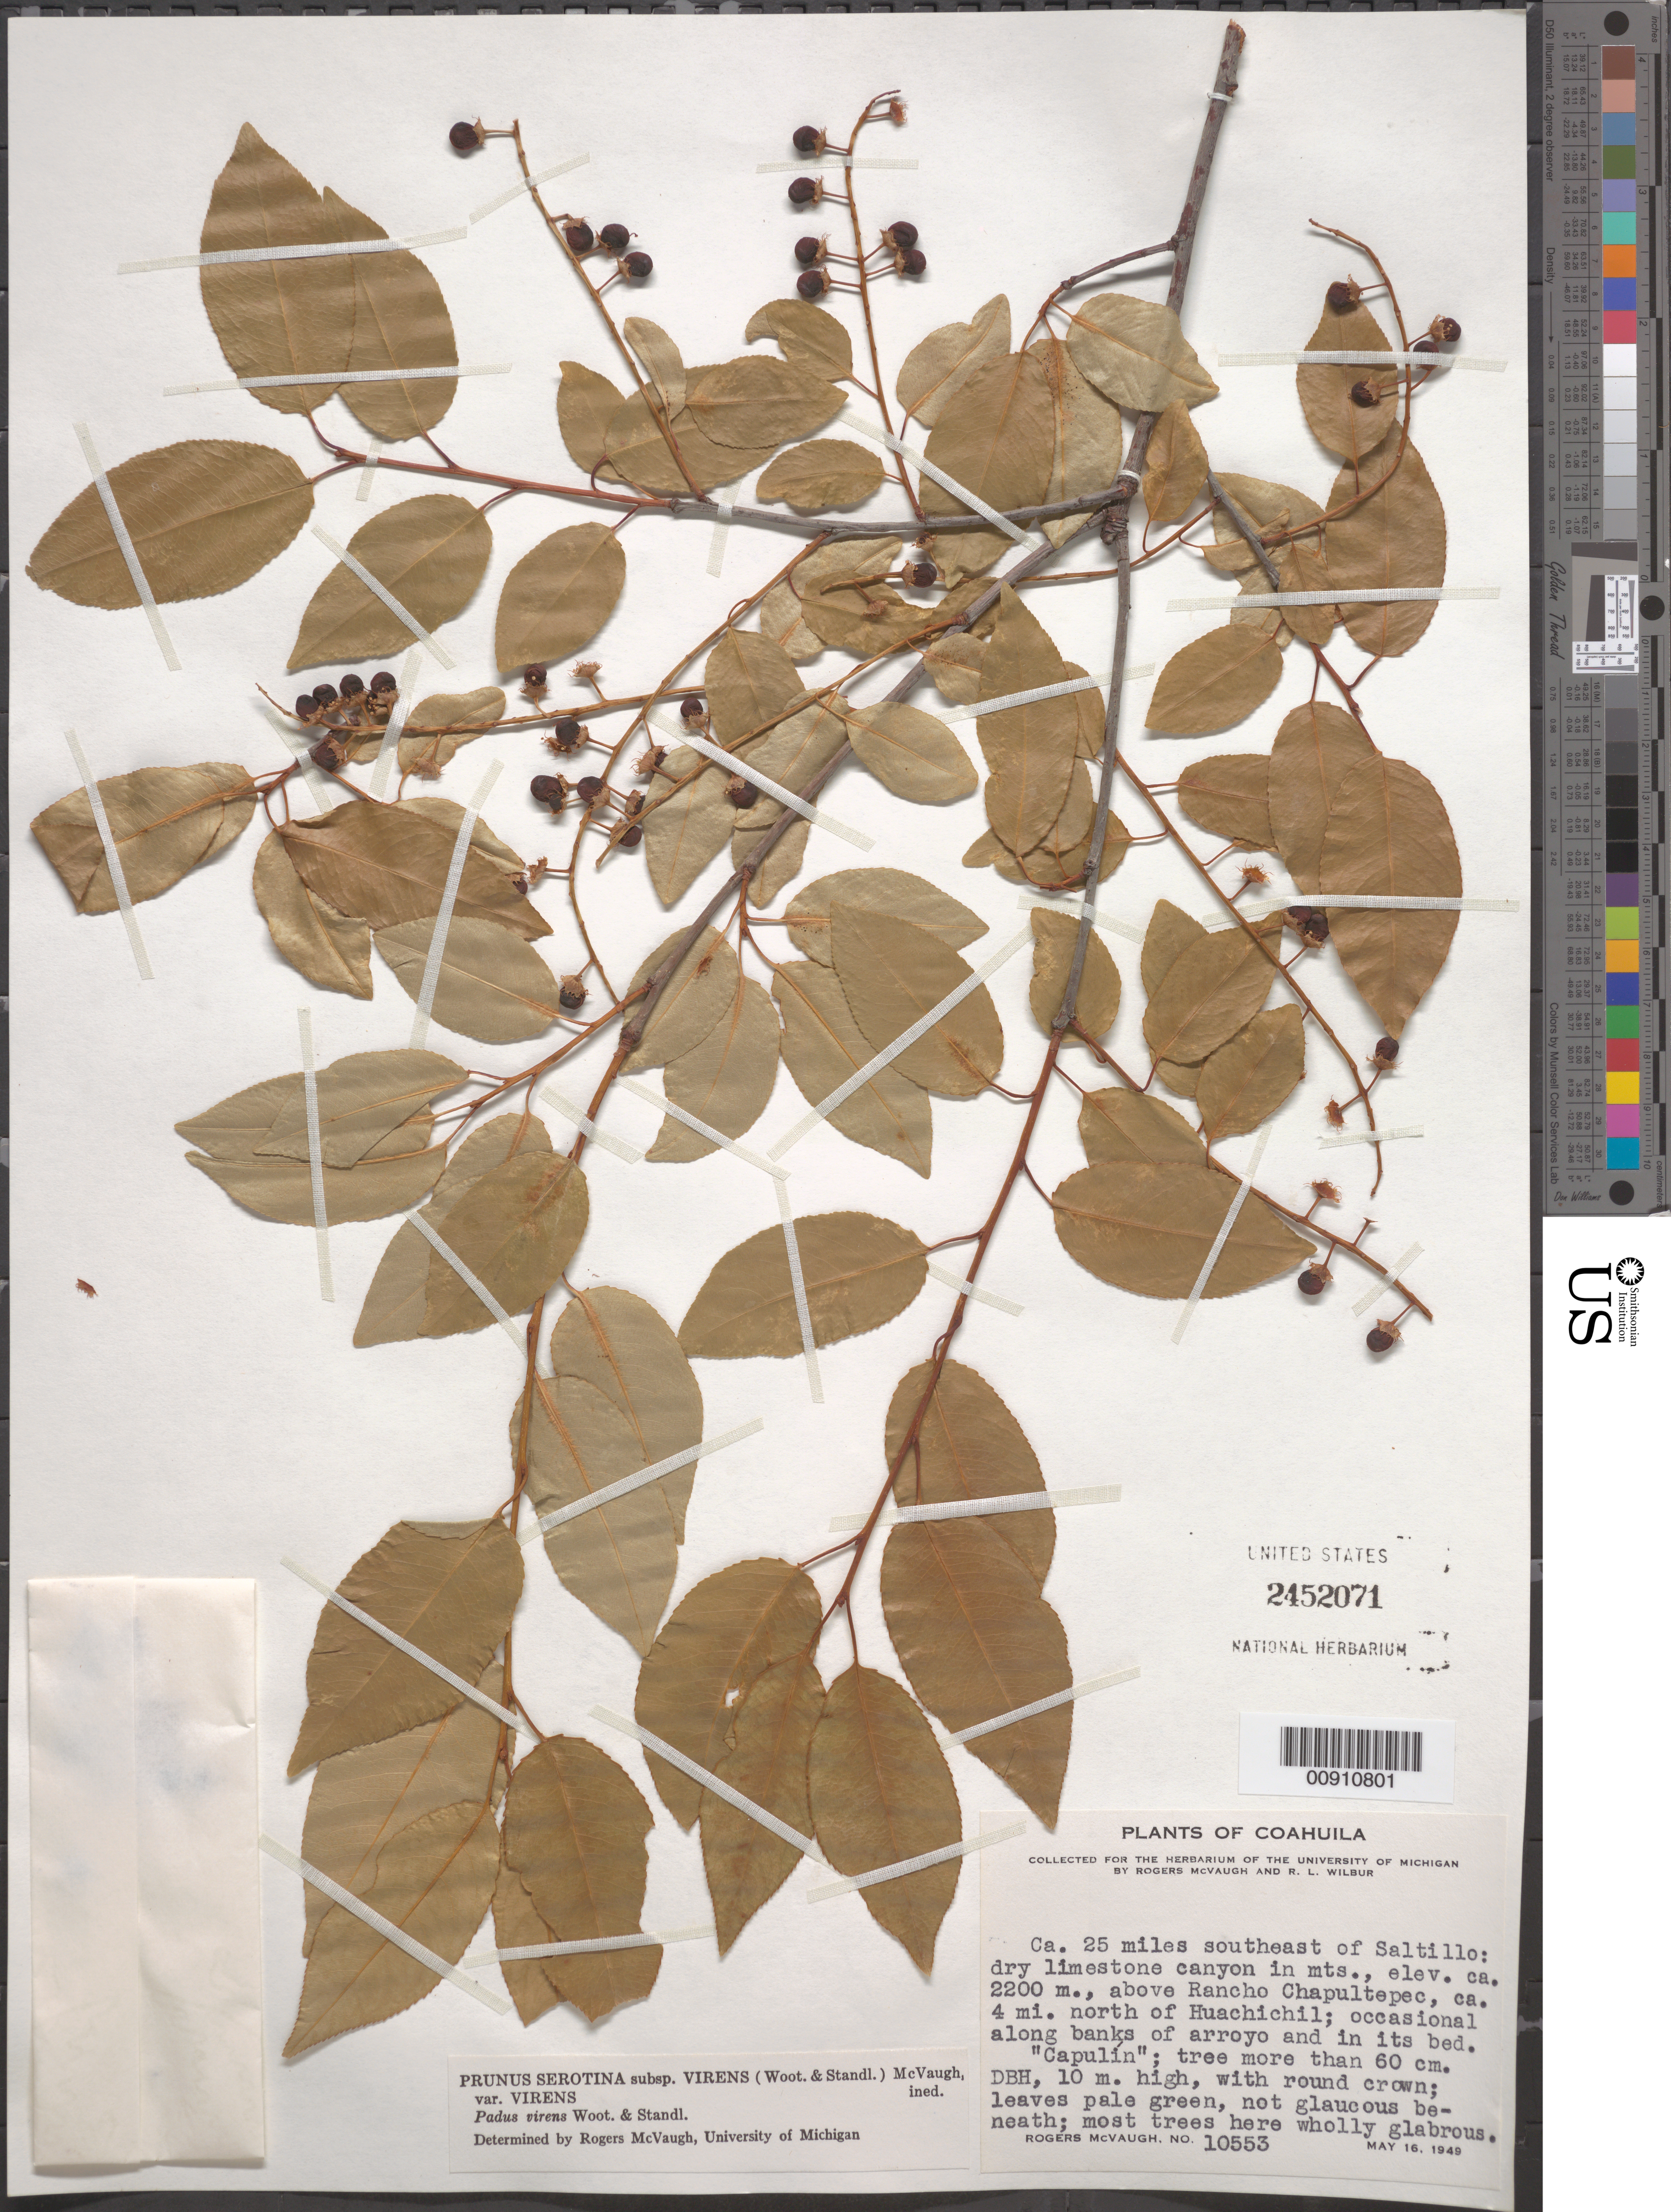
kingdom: Plantae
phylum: Tracheophyta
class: Magnoliopsida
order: Rosales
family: Rosaceae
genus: Prunus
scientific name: Prunus serotina var. rufula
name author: (Wooton & Standl.) McVaugh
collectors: R. McVaugh & R. L. Wilbur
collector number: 10553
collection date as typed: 16 May 1949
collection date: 1949-05-16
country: Mexico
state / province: Coahuila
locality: Ca. 25 miles southeast of Saltillo; above Rancho Chapultepec, ca. 4 mi. north of Huachichil.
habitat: Occasional along banks of arroyo and in its bed. Dry limestone canyon in mountains.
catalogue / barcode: US 2452071